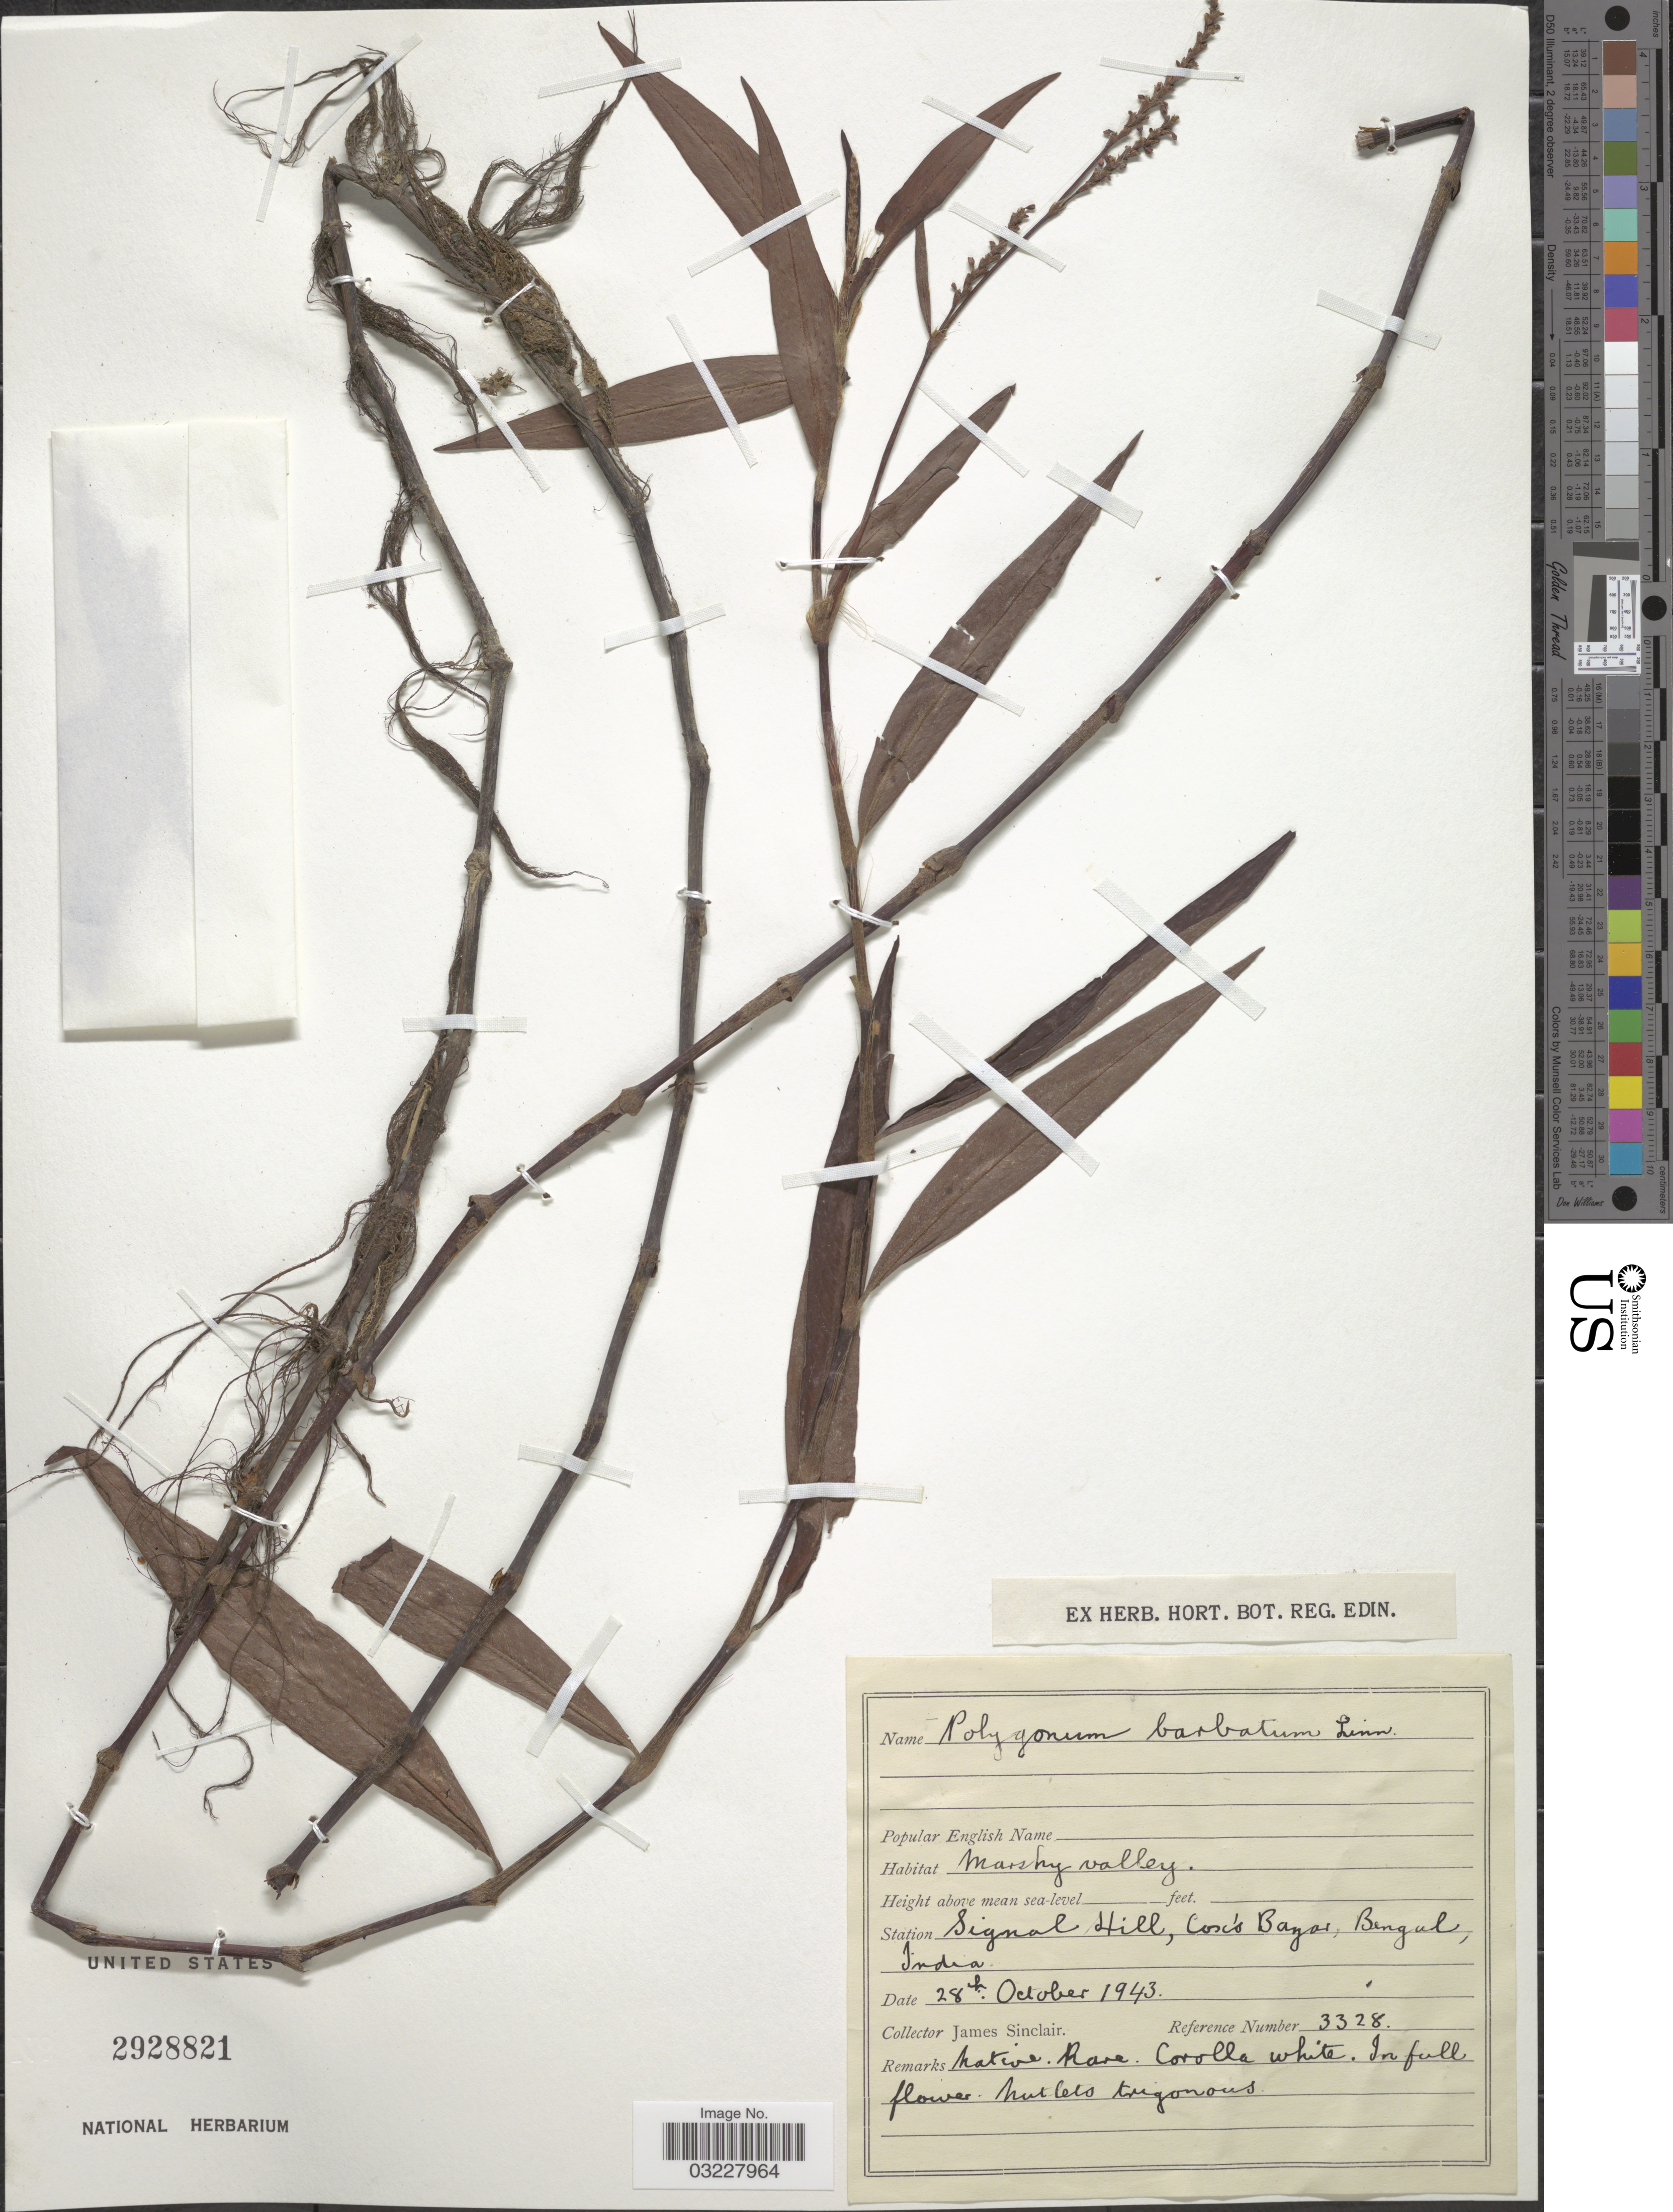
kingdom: Plantae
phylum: Tracheophyta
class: Magnoliopsida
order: Caryophyllales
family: Polygonaceae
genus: Polygonum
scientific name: Polygonum barbatum var. barbatum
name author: L.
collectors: J. Sinclair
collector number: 3328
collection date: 1943-10-28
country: Bangladesh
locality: Station Signal Hill, Cox's Bazar, Bengal.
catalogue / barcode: US 2928821